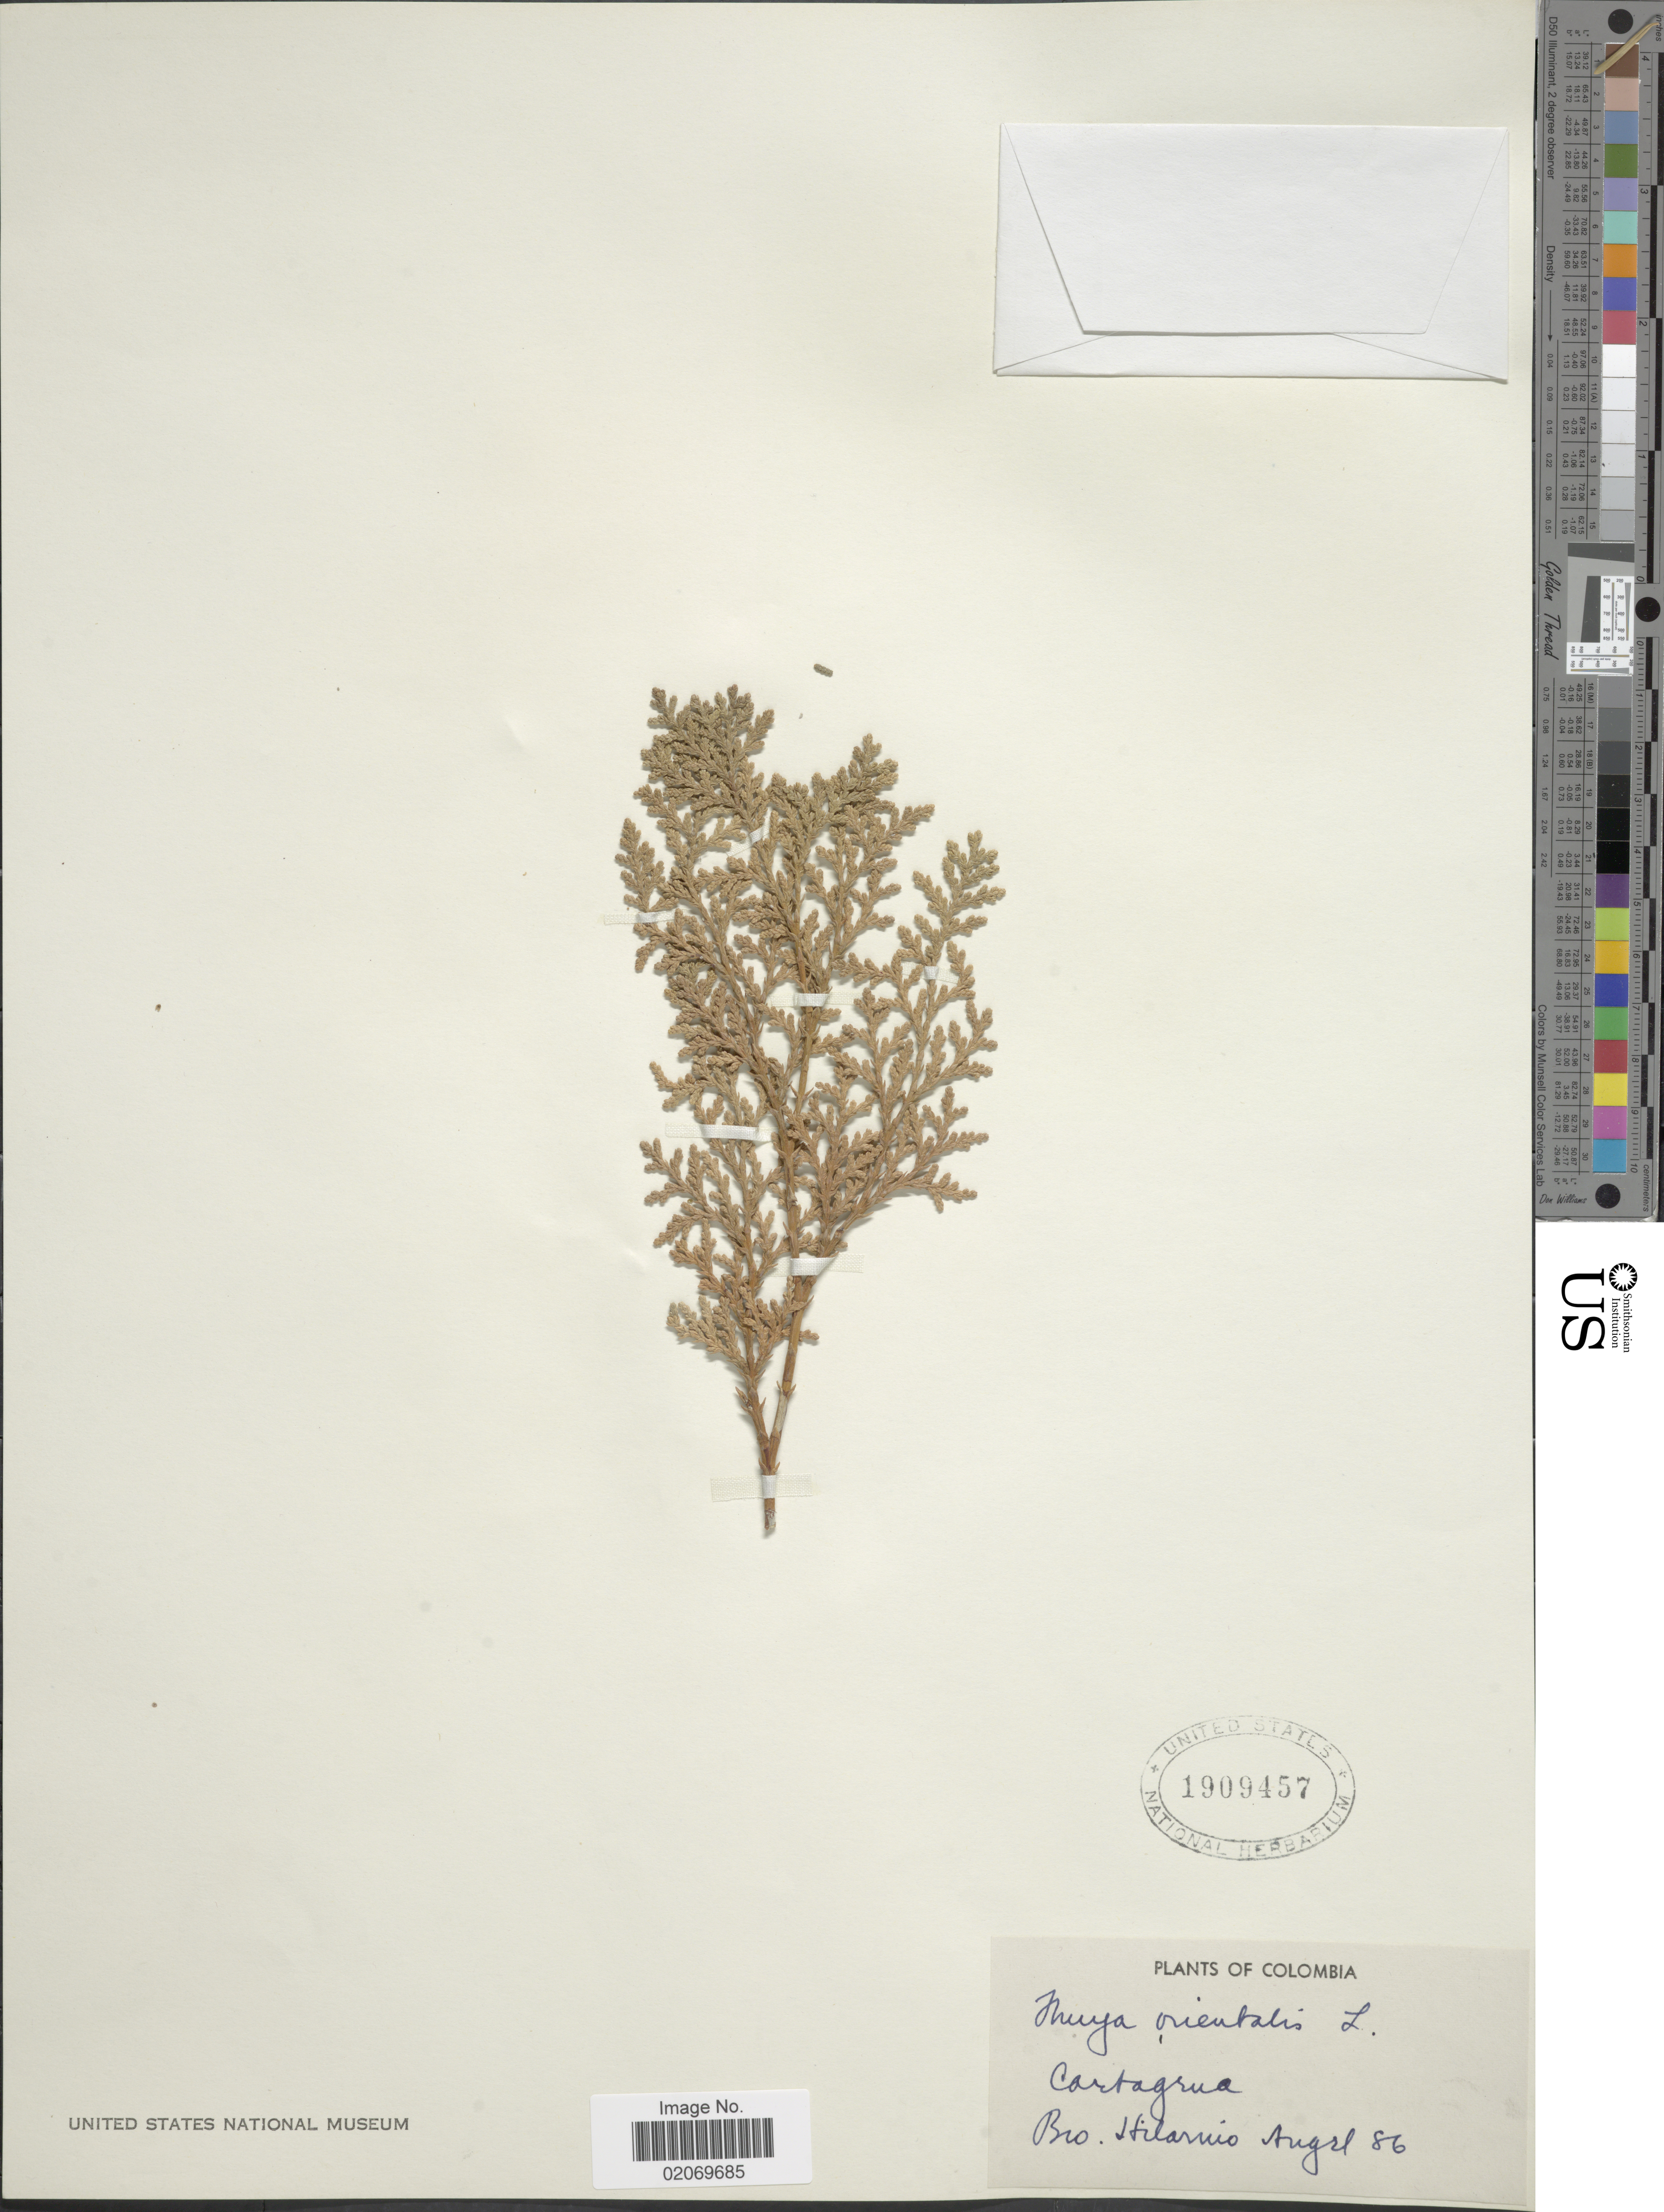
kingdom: Plantae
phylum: Tracheophyta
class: Pinopsida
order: Pinales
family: Cupressaceae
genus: Thuja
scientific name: Thuja orientalis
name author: L.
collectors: Hilarnio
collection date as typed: Transcribed d/m/y: /8/86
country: Colombia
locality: Cartagrua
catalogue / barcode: US 1909457